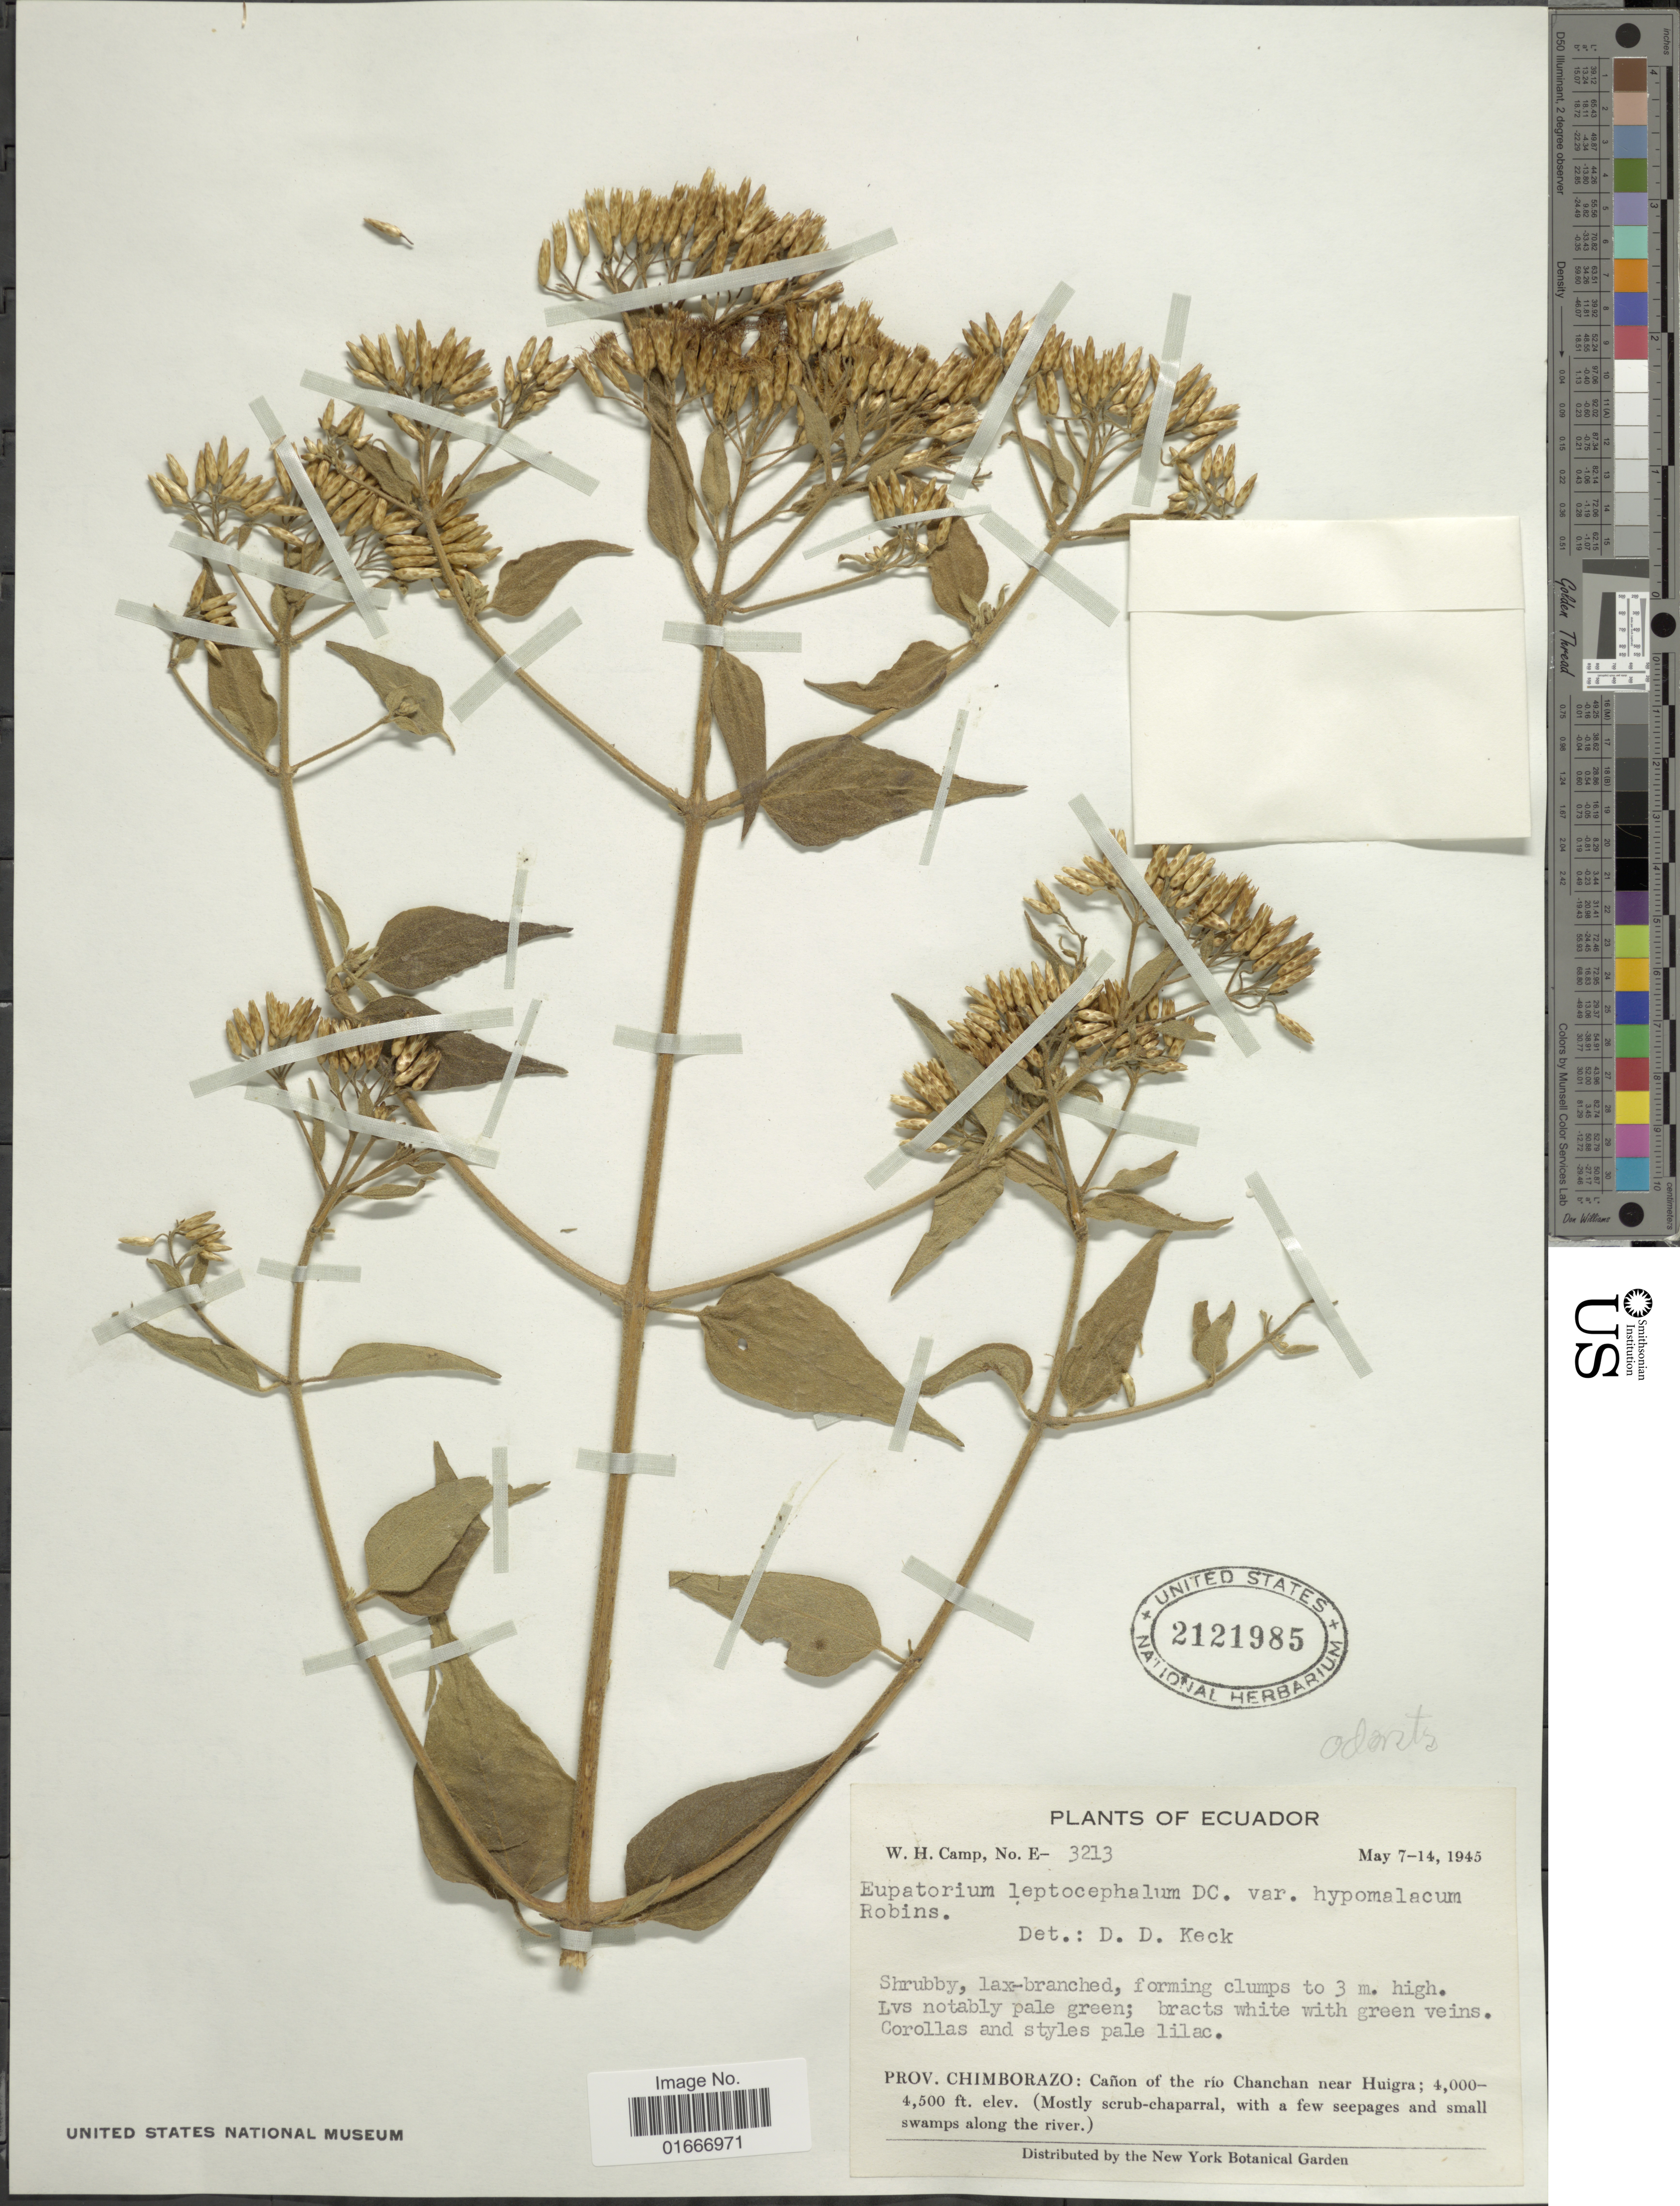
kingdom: Plantae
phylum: Tracheophyta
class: Magnoliopsida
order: Asterales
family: Asteraceae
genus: Chromolaena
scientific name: Chromolaena odorata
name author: (L.) R.M. King & H. Rob.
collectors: W. H. Camp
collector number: E-3213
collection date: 1945-05-07/1945-05-14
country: Ecuador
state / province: Chimborazo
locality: Ecuador. Prov. Chimborazo: Cañon of the rio Chanchan near Huigra, with a few seepages and small swamps along the river)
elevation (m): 1219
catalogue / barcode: US 2121985